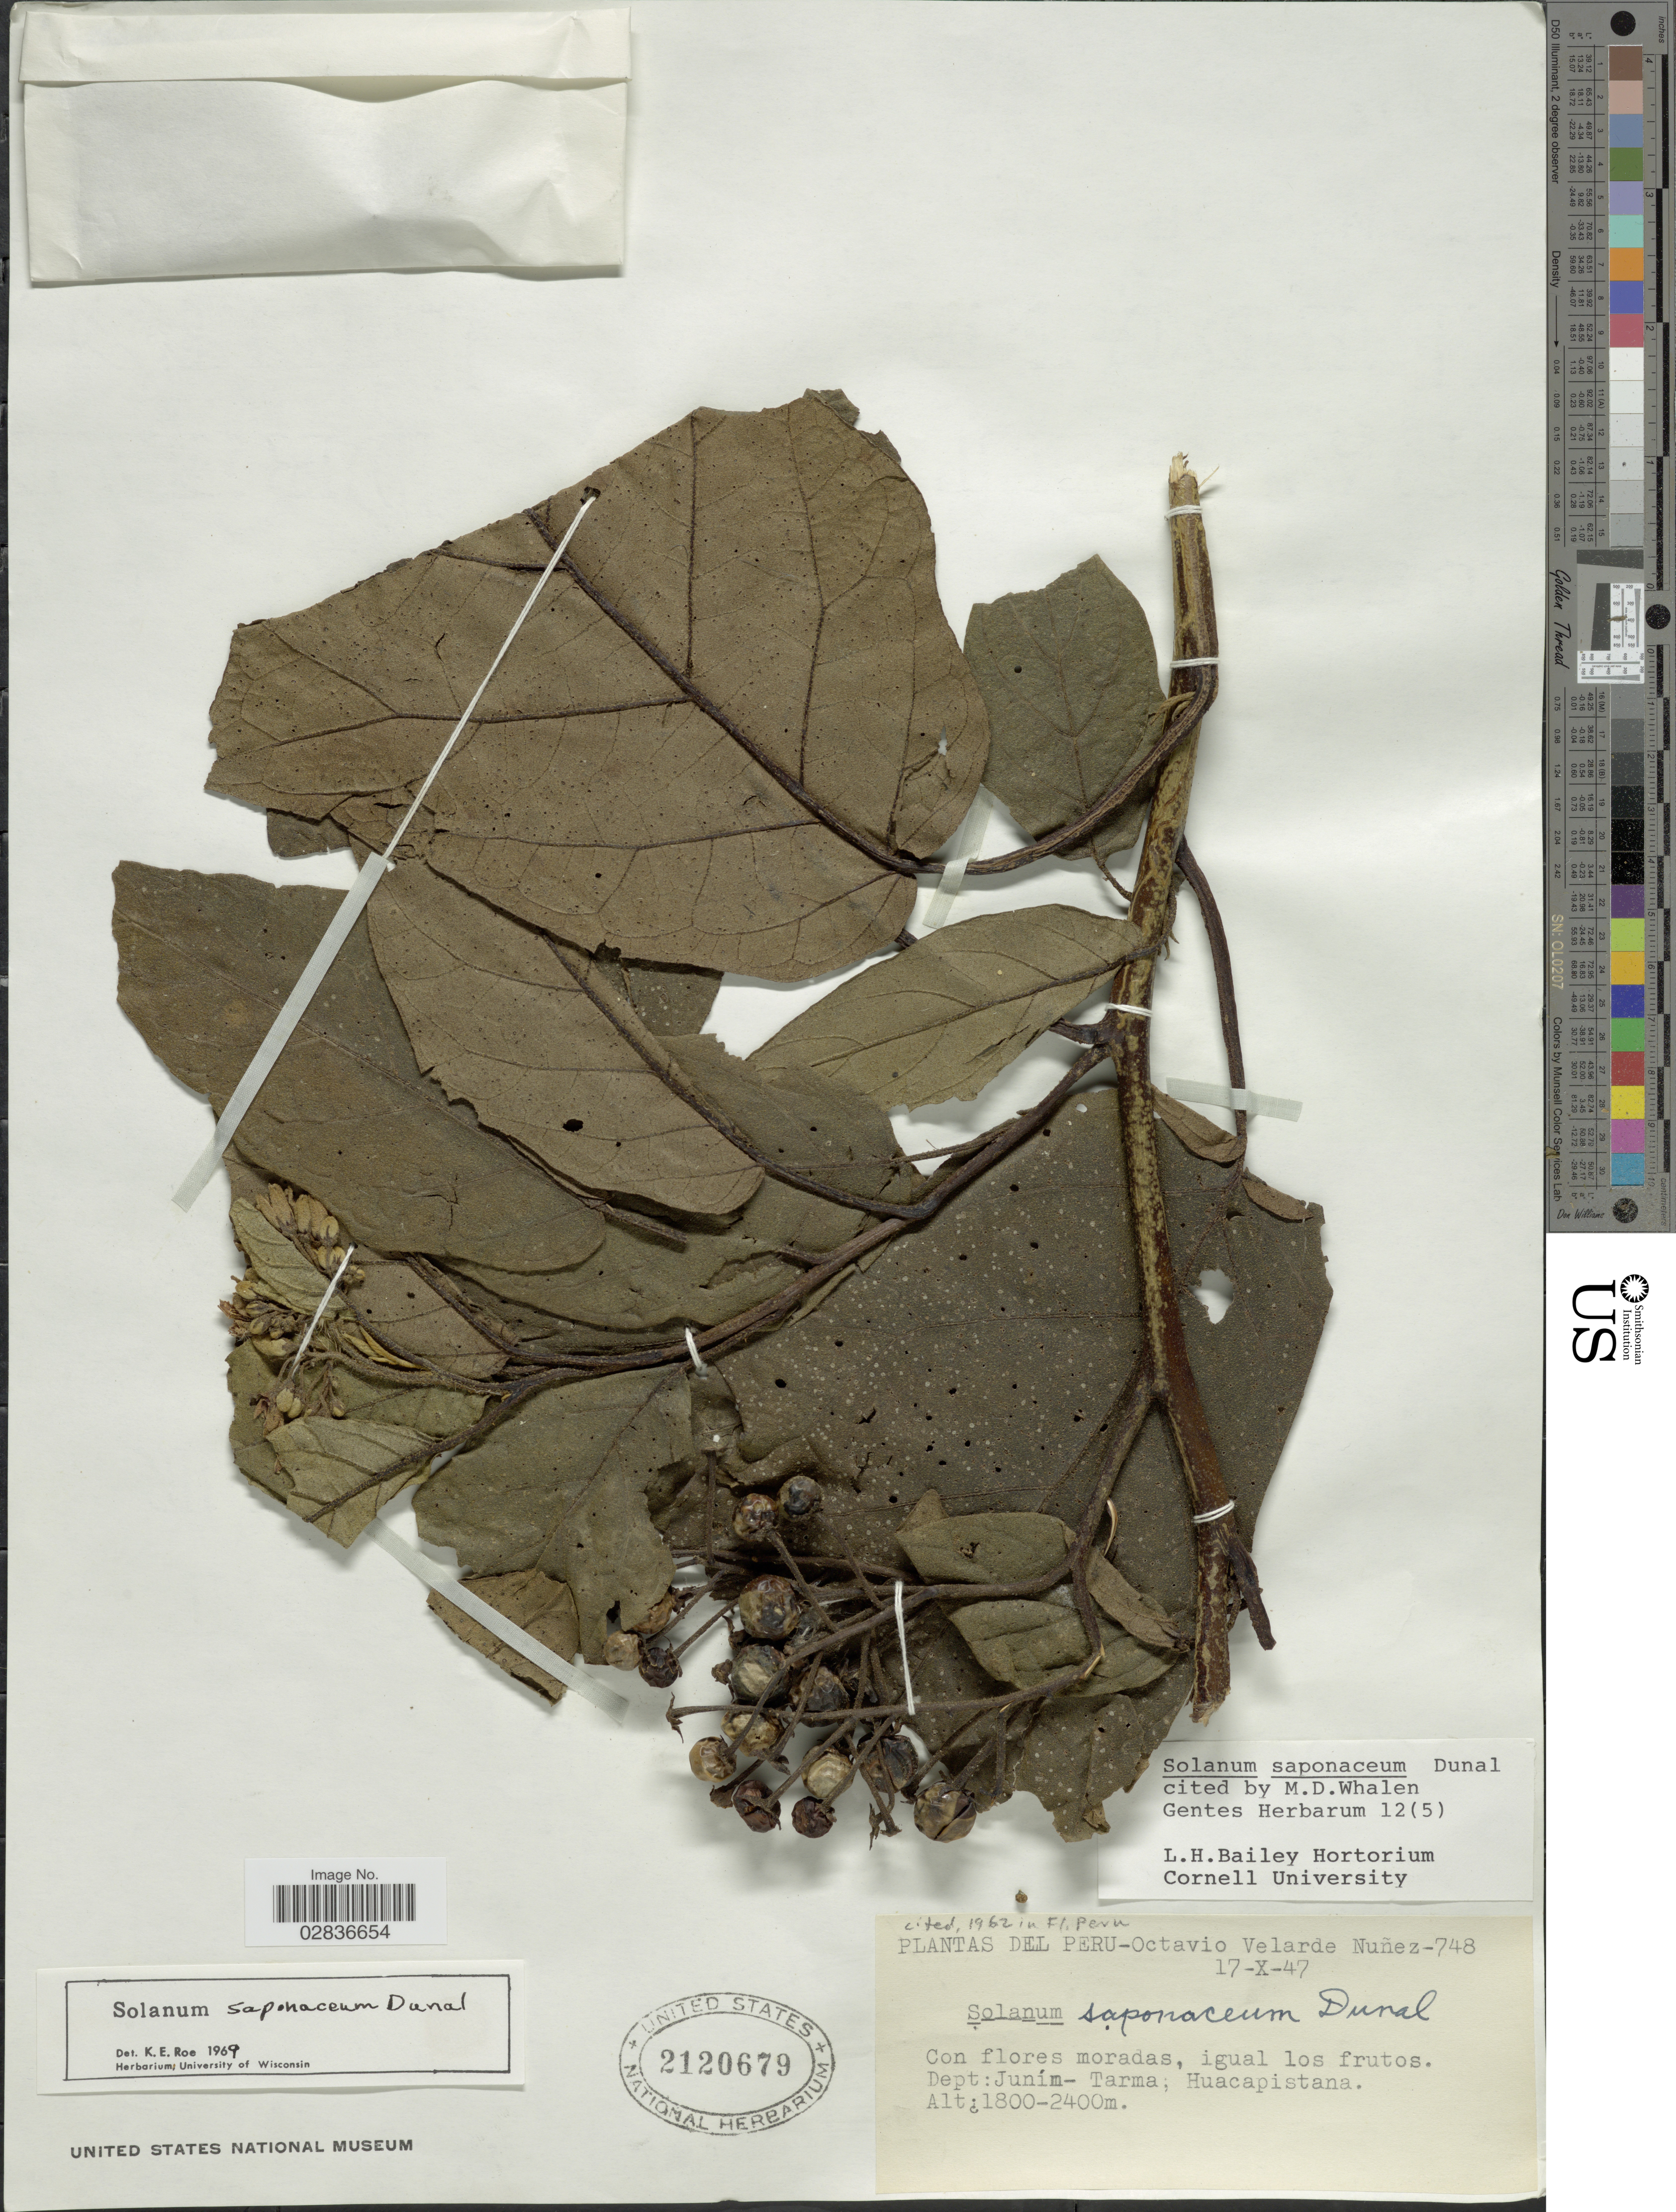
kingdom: Plantae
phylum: Tracheophyta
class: Magnoliopsida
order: Solanales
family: Solanaceae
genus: Solanum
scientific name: Solanum saponaceum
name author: Dunal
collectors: O. Velarde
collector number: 748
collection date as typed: Transcribed d/m/y: 17/10/47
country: Peru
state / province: Junín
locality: Dept: Junin - Tarma; Huacapistana.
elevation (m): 1800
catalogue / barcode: US 2120679